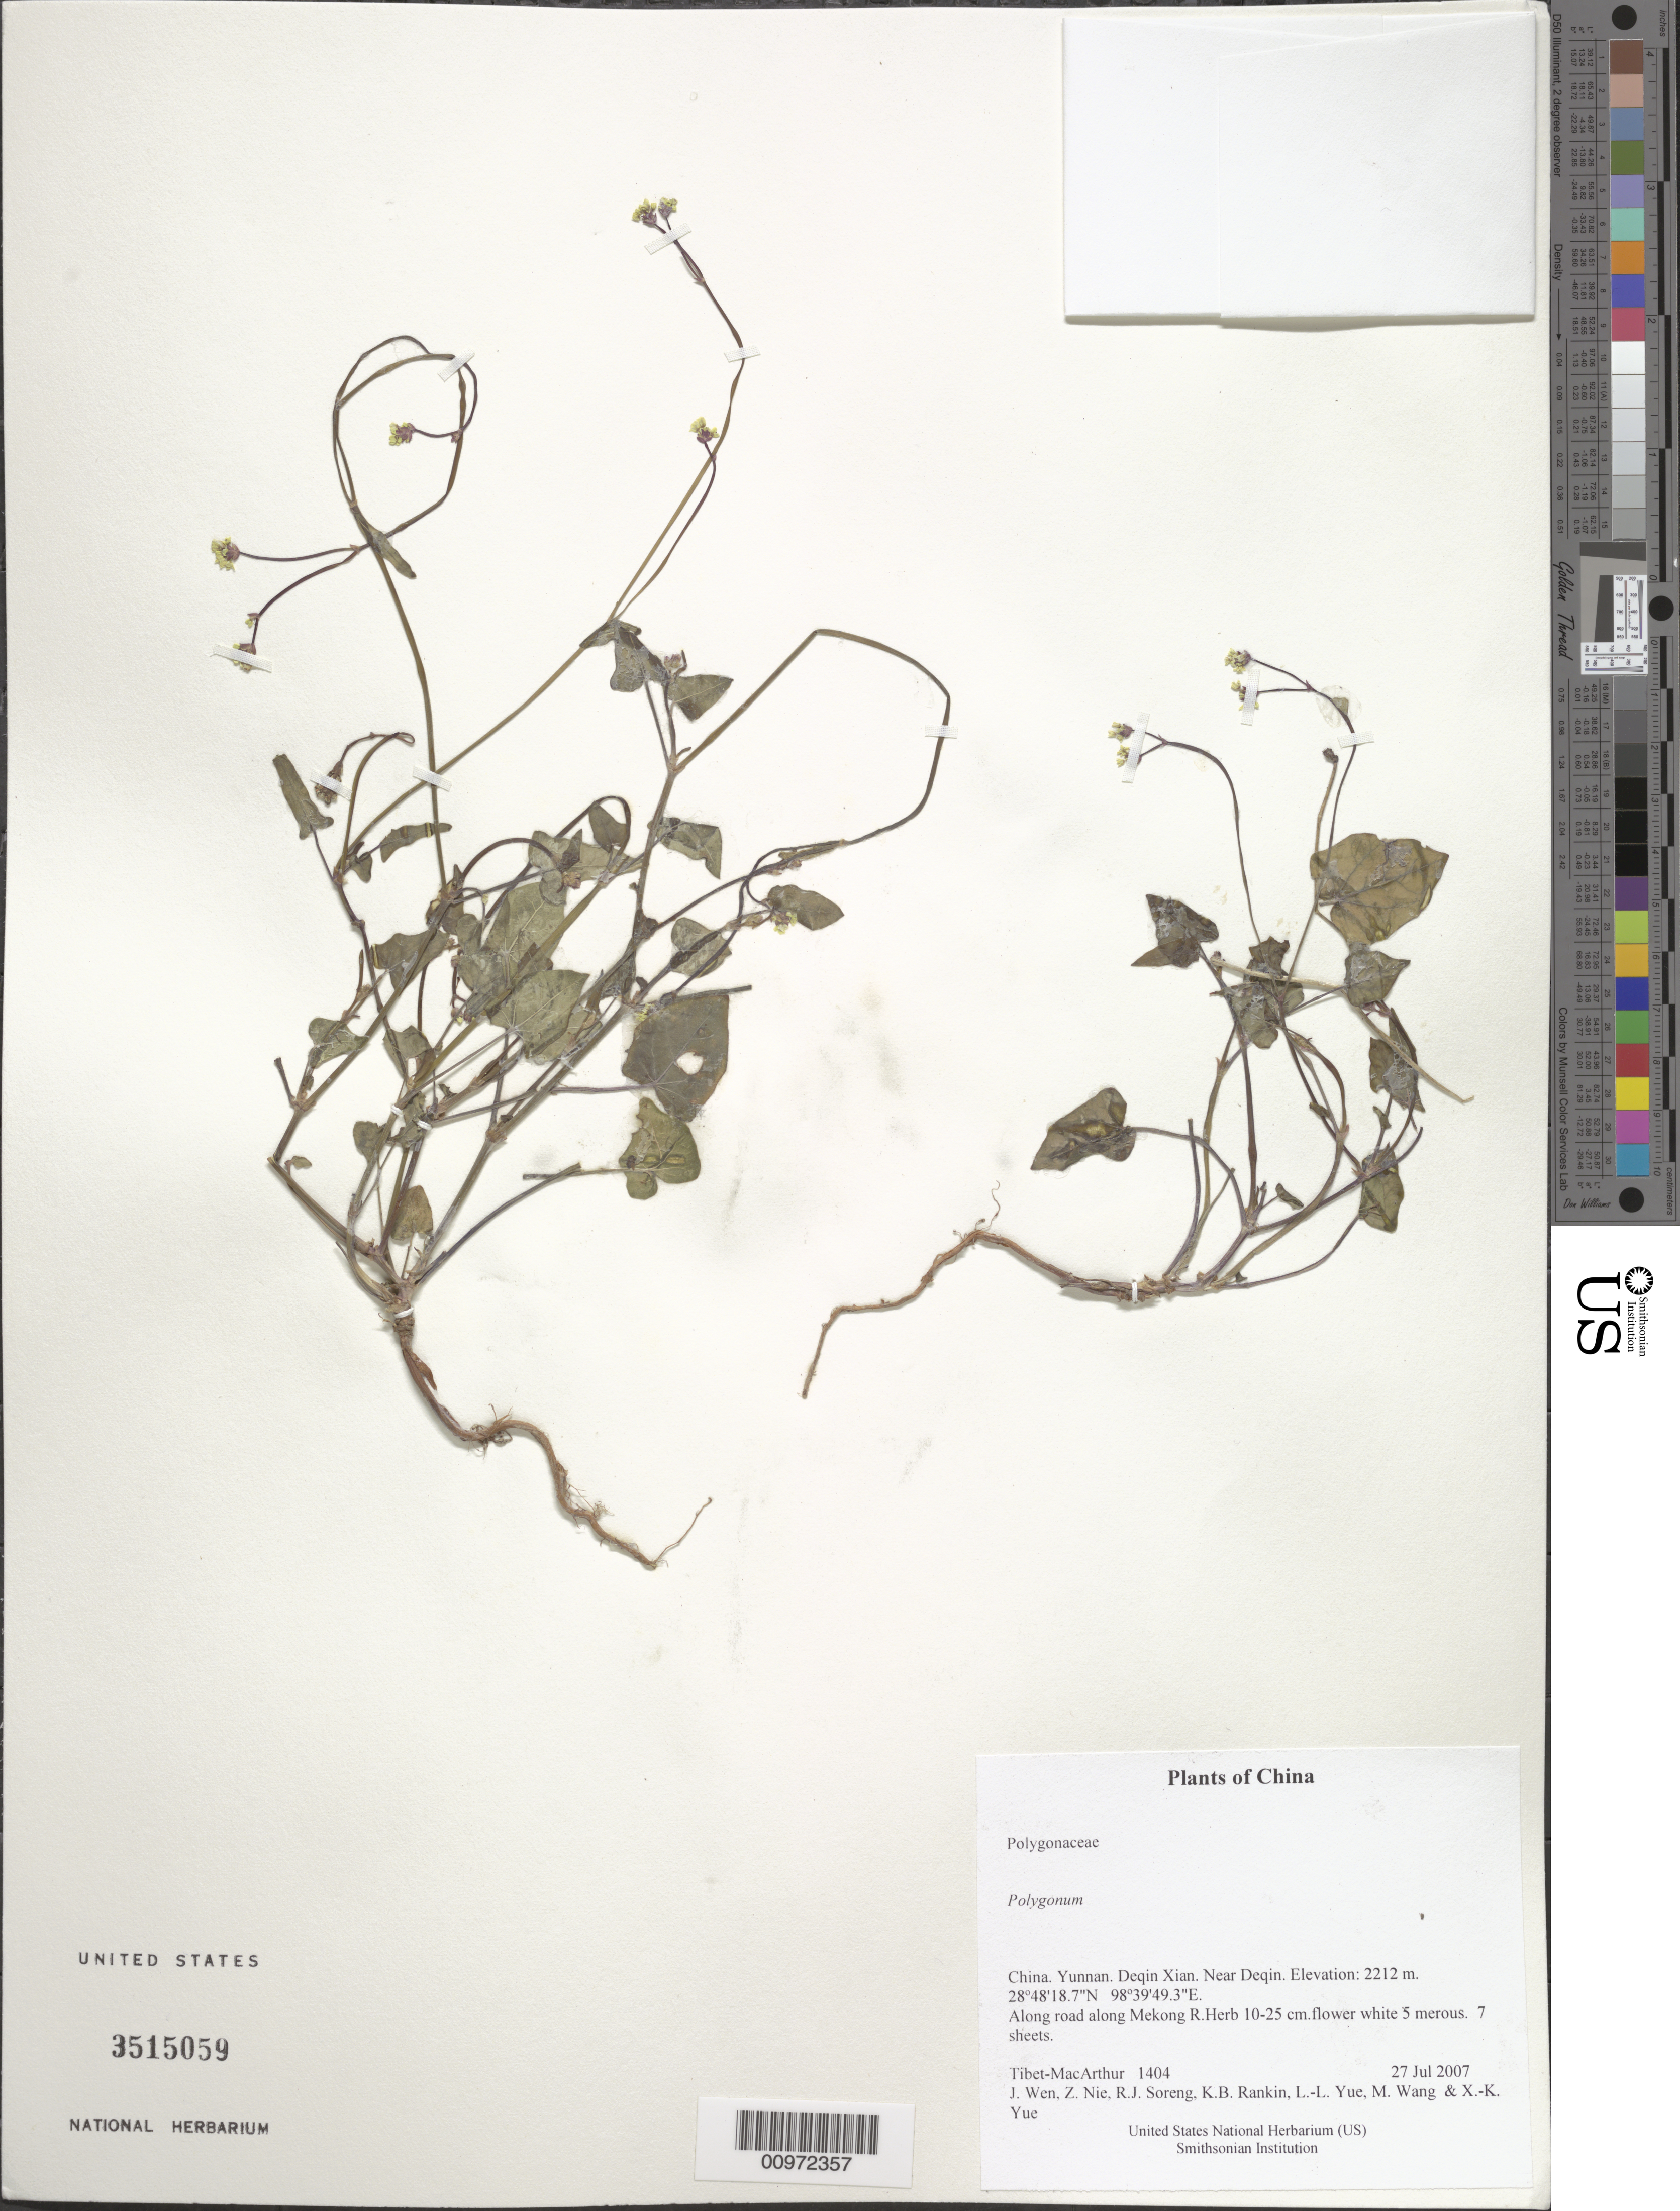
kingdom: Plantae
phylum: Tracheophyta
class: Magnoliopsida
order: Caryophyllales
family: Polygonaceae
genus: Polygonum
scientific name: Polygonum sp.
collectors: Tibet-MacArthur, J. Wen, Z. Nie, R. J. Soreng, K. Rankin, L. Yue, M. Wang & X. Yue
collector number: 1404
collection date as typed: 27 Jul 2007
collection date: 2007-07-27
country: China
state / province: Yunnan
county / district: Deqin Xian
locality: Near Deqin.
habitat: Along road along Mekong R.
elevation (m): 2212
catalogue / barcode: US 3515059